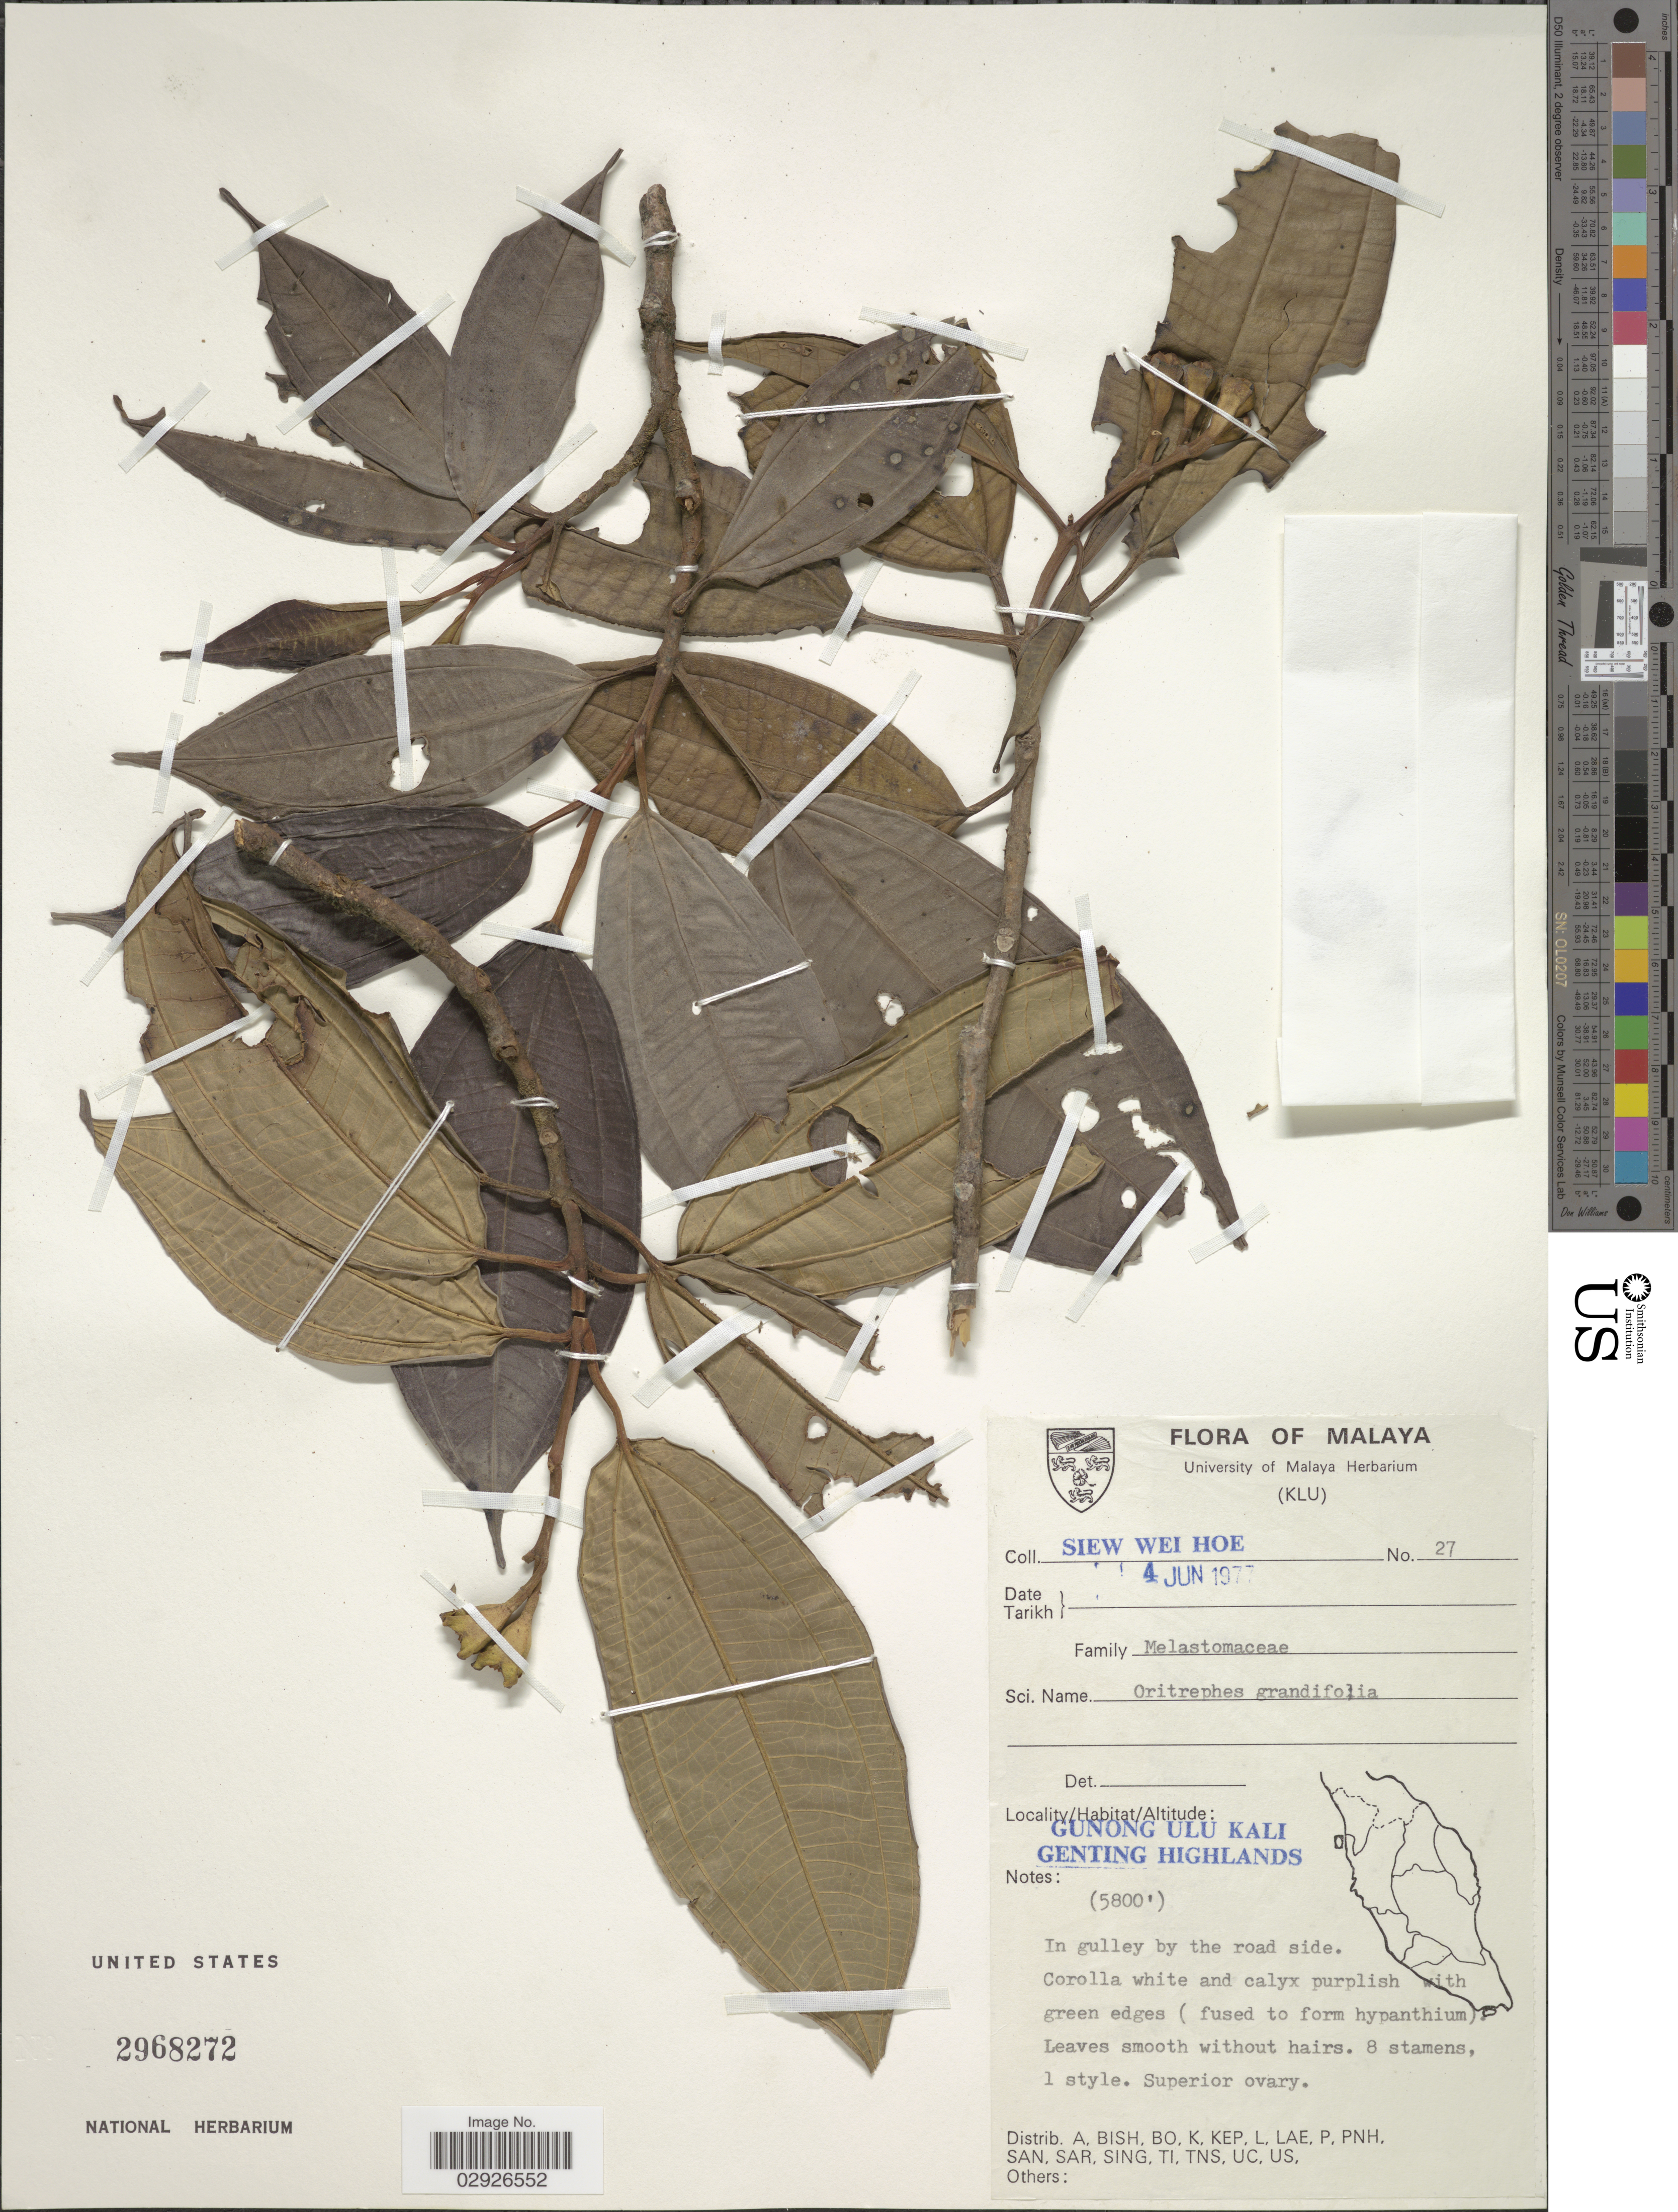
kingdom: Plantae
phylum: Tracheophyta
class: Magnoliopsida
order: Myrtales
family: Melastomataceae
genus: Anerincleistus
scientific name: Anerincleistus grandiflorus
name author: Ridl.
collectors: W. H. Siew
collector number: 27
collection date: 1977-06-04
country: Malaysia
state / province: Pahang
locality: Malaya. Gunong Ulu Kali. Genting Highlands.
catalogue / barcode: US 2968272